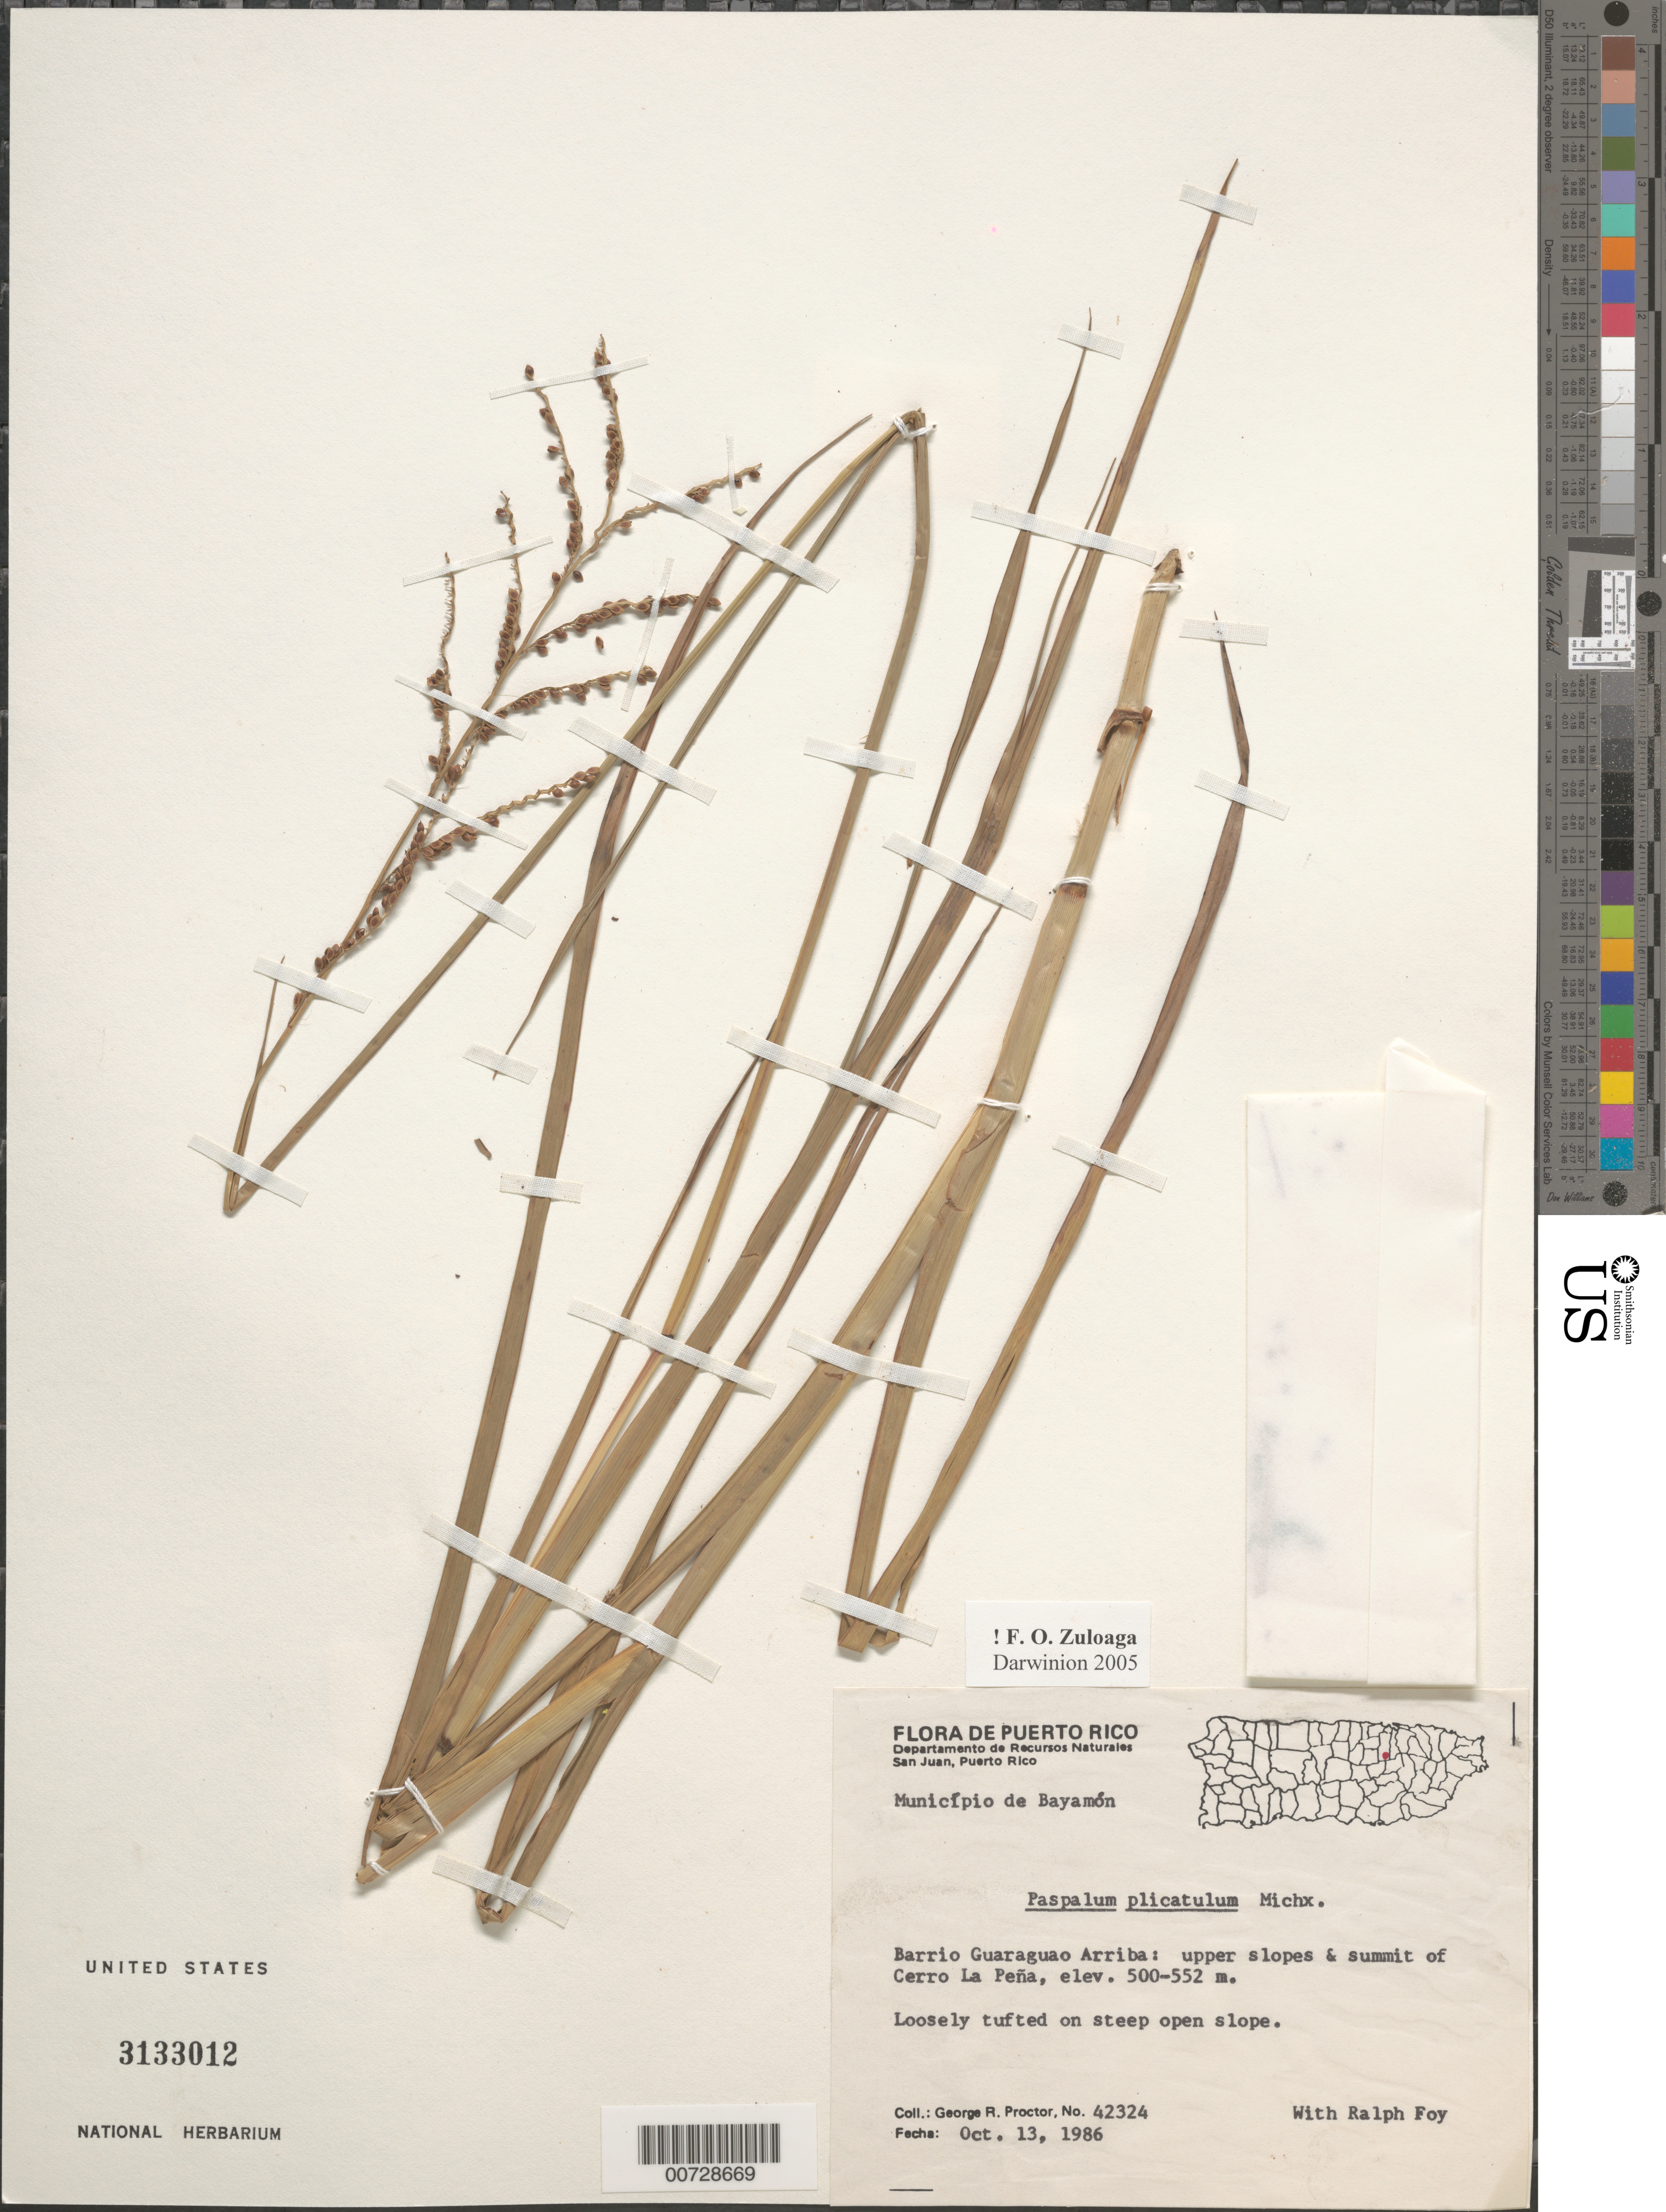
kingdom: Plantae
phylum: Tracheophyta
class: Liliopsida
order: Poales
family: Poaceae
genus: Paspalum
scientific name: Paspalum plicatulum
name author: Michx.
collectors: G. R. Proctor & R. Foy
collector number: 42324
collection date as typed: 13 Oct 1986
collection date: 1986-10-13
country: Puerto Rico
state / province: Bayamón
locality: Barrio Guaraguao Arriba: upper slopes & summit of Cerro La Peña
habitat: Steep open slopes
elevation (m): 500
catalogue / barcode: US 3133012